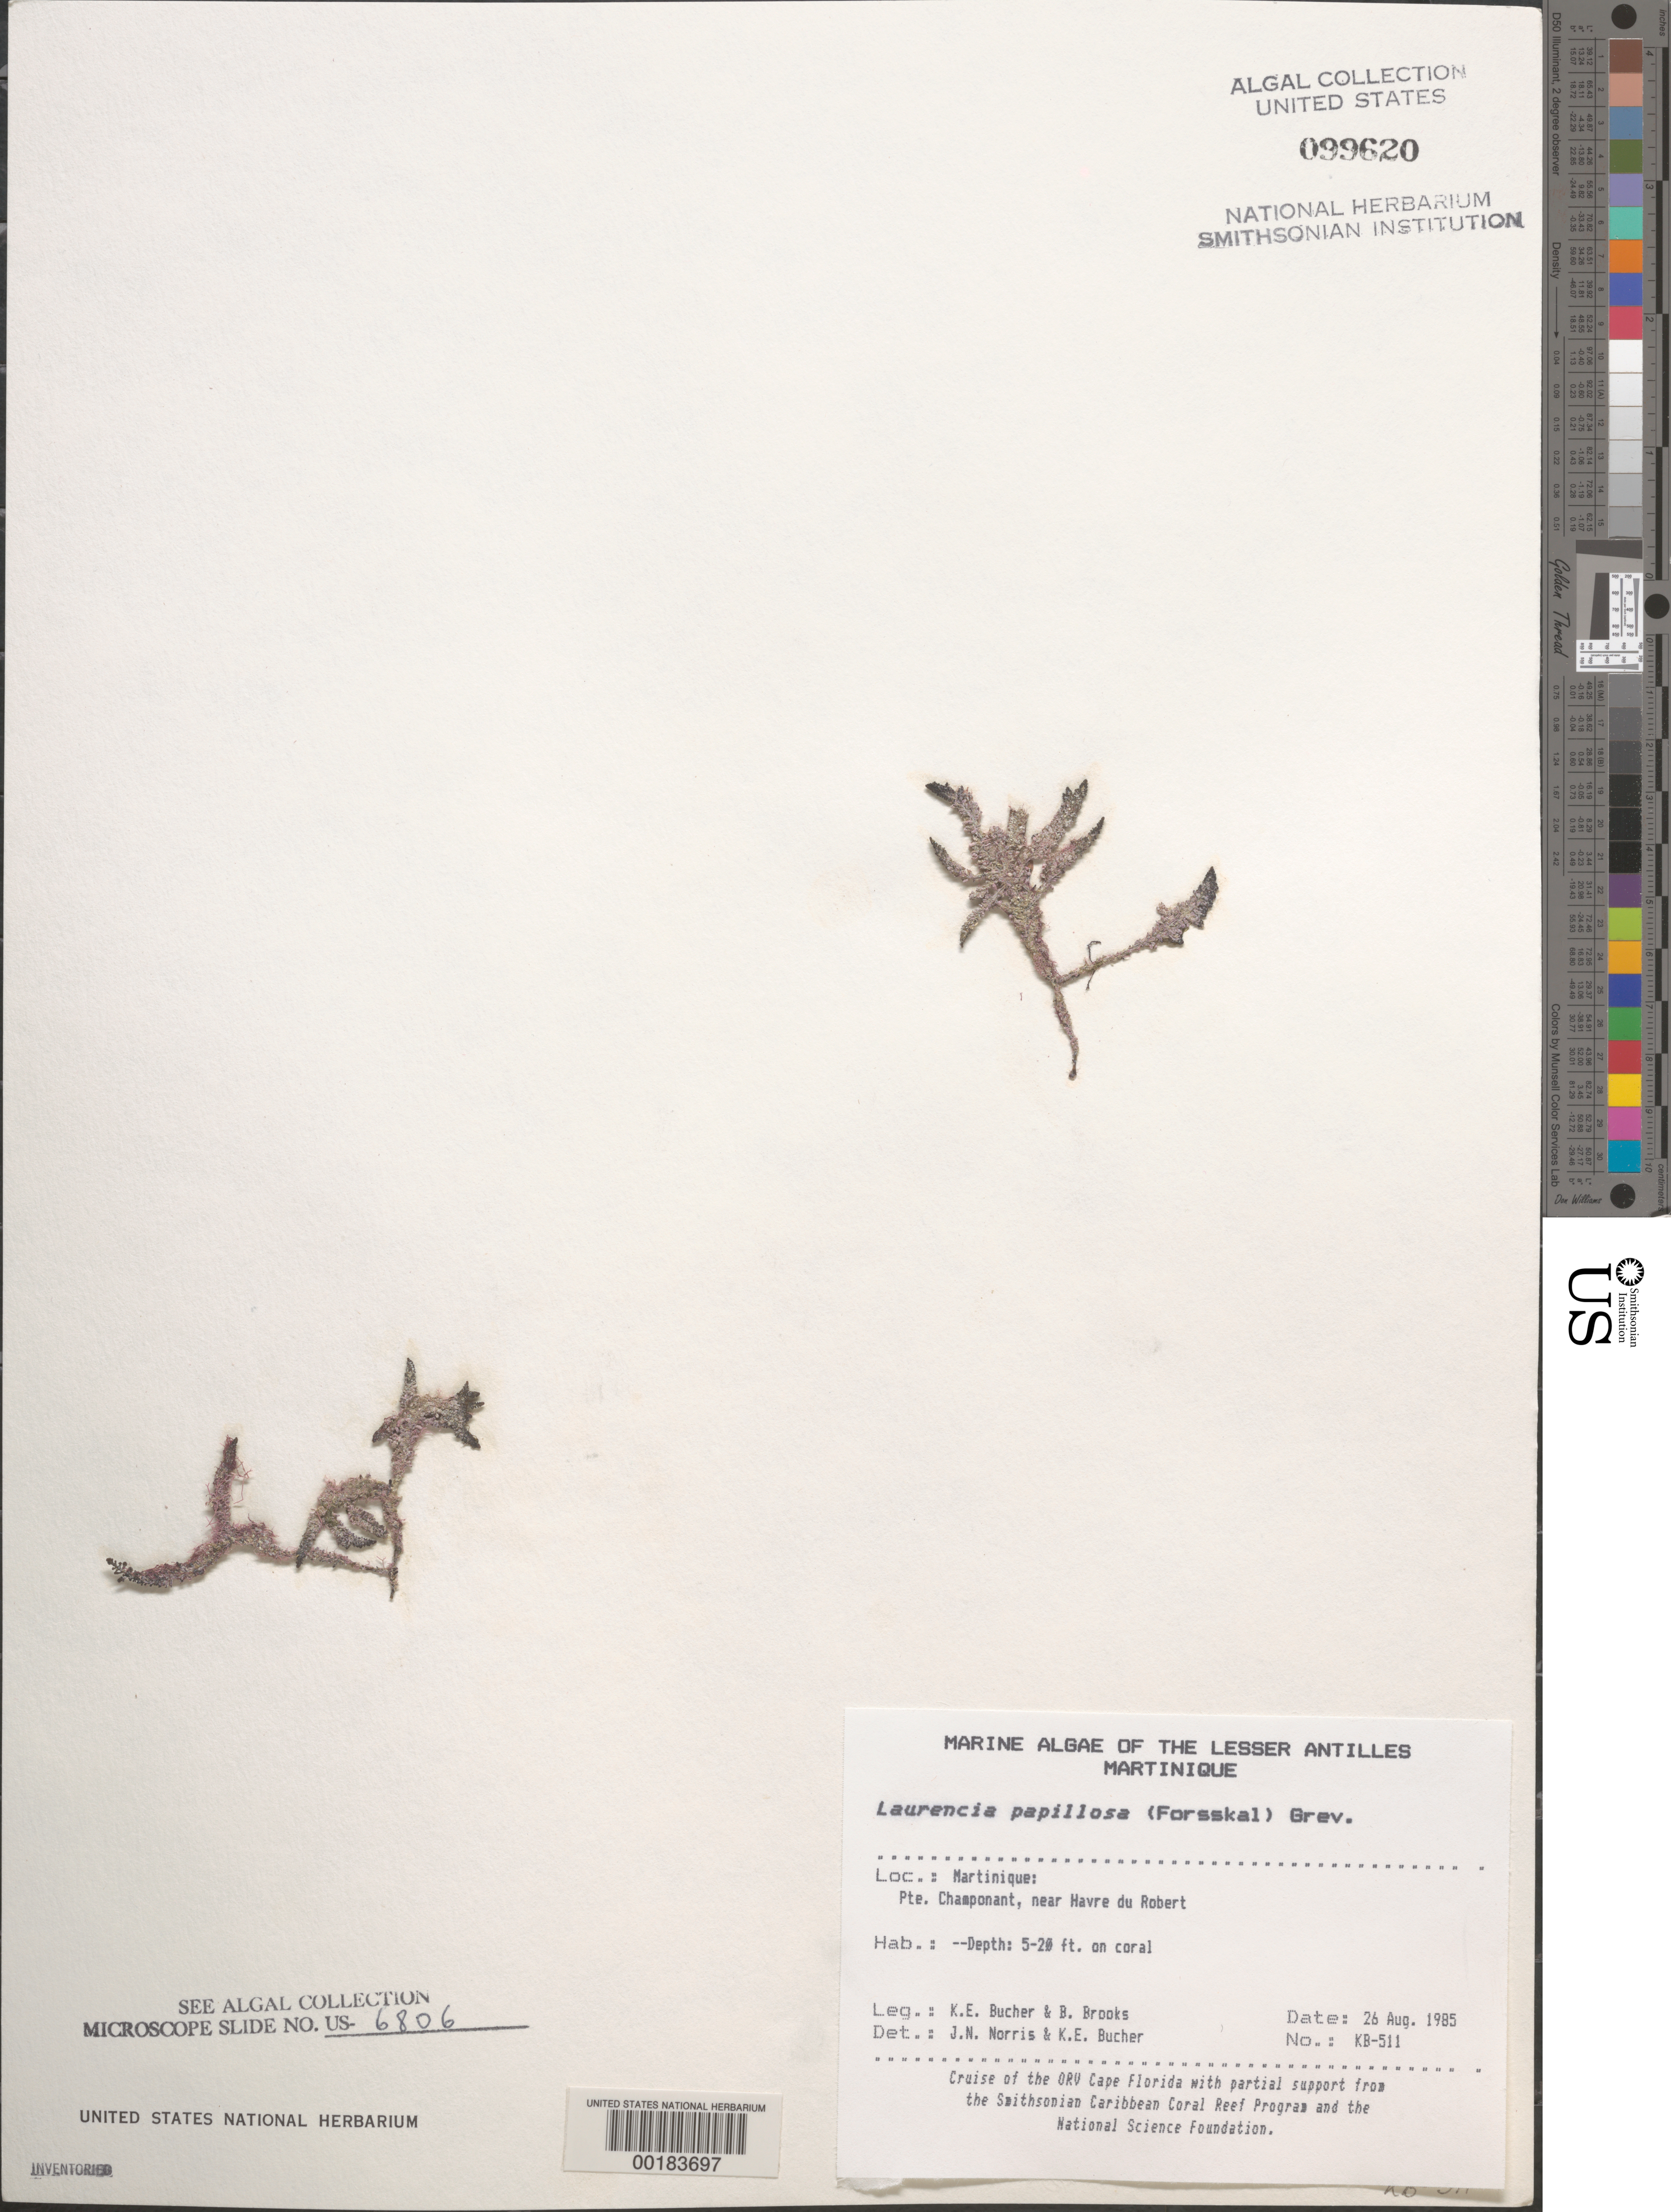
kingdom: Plantae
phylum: Rhodophyta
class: Florideophyceae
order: Ceramiales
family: Rhodomelaceae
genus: Palisada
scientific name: Palisada perforata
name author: (Bory) K.W. Nam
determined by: Algae name updating Project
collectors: K. E. Bucher & B. Brooks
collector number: Kb-511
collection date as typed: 26 Aug 1985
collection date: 1985-08-26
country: Martinique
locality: Pointe Champonant, near Havre du Robert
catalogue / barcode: US 99620